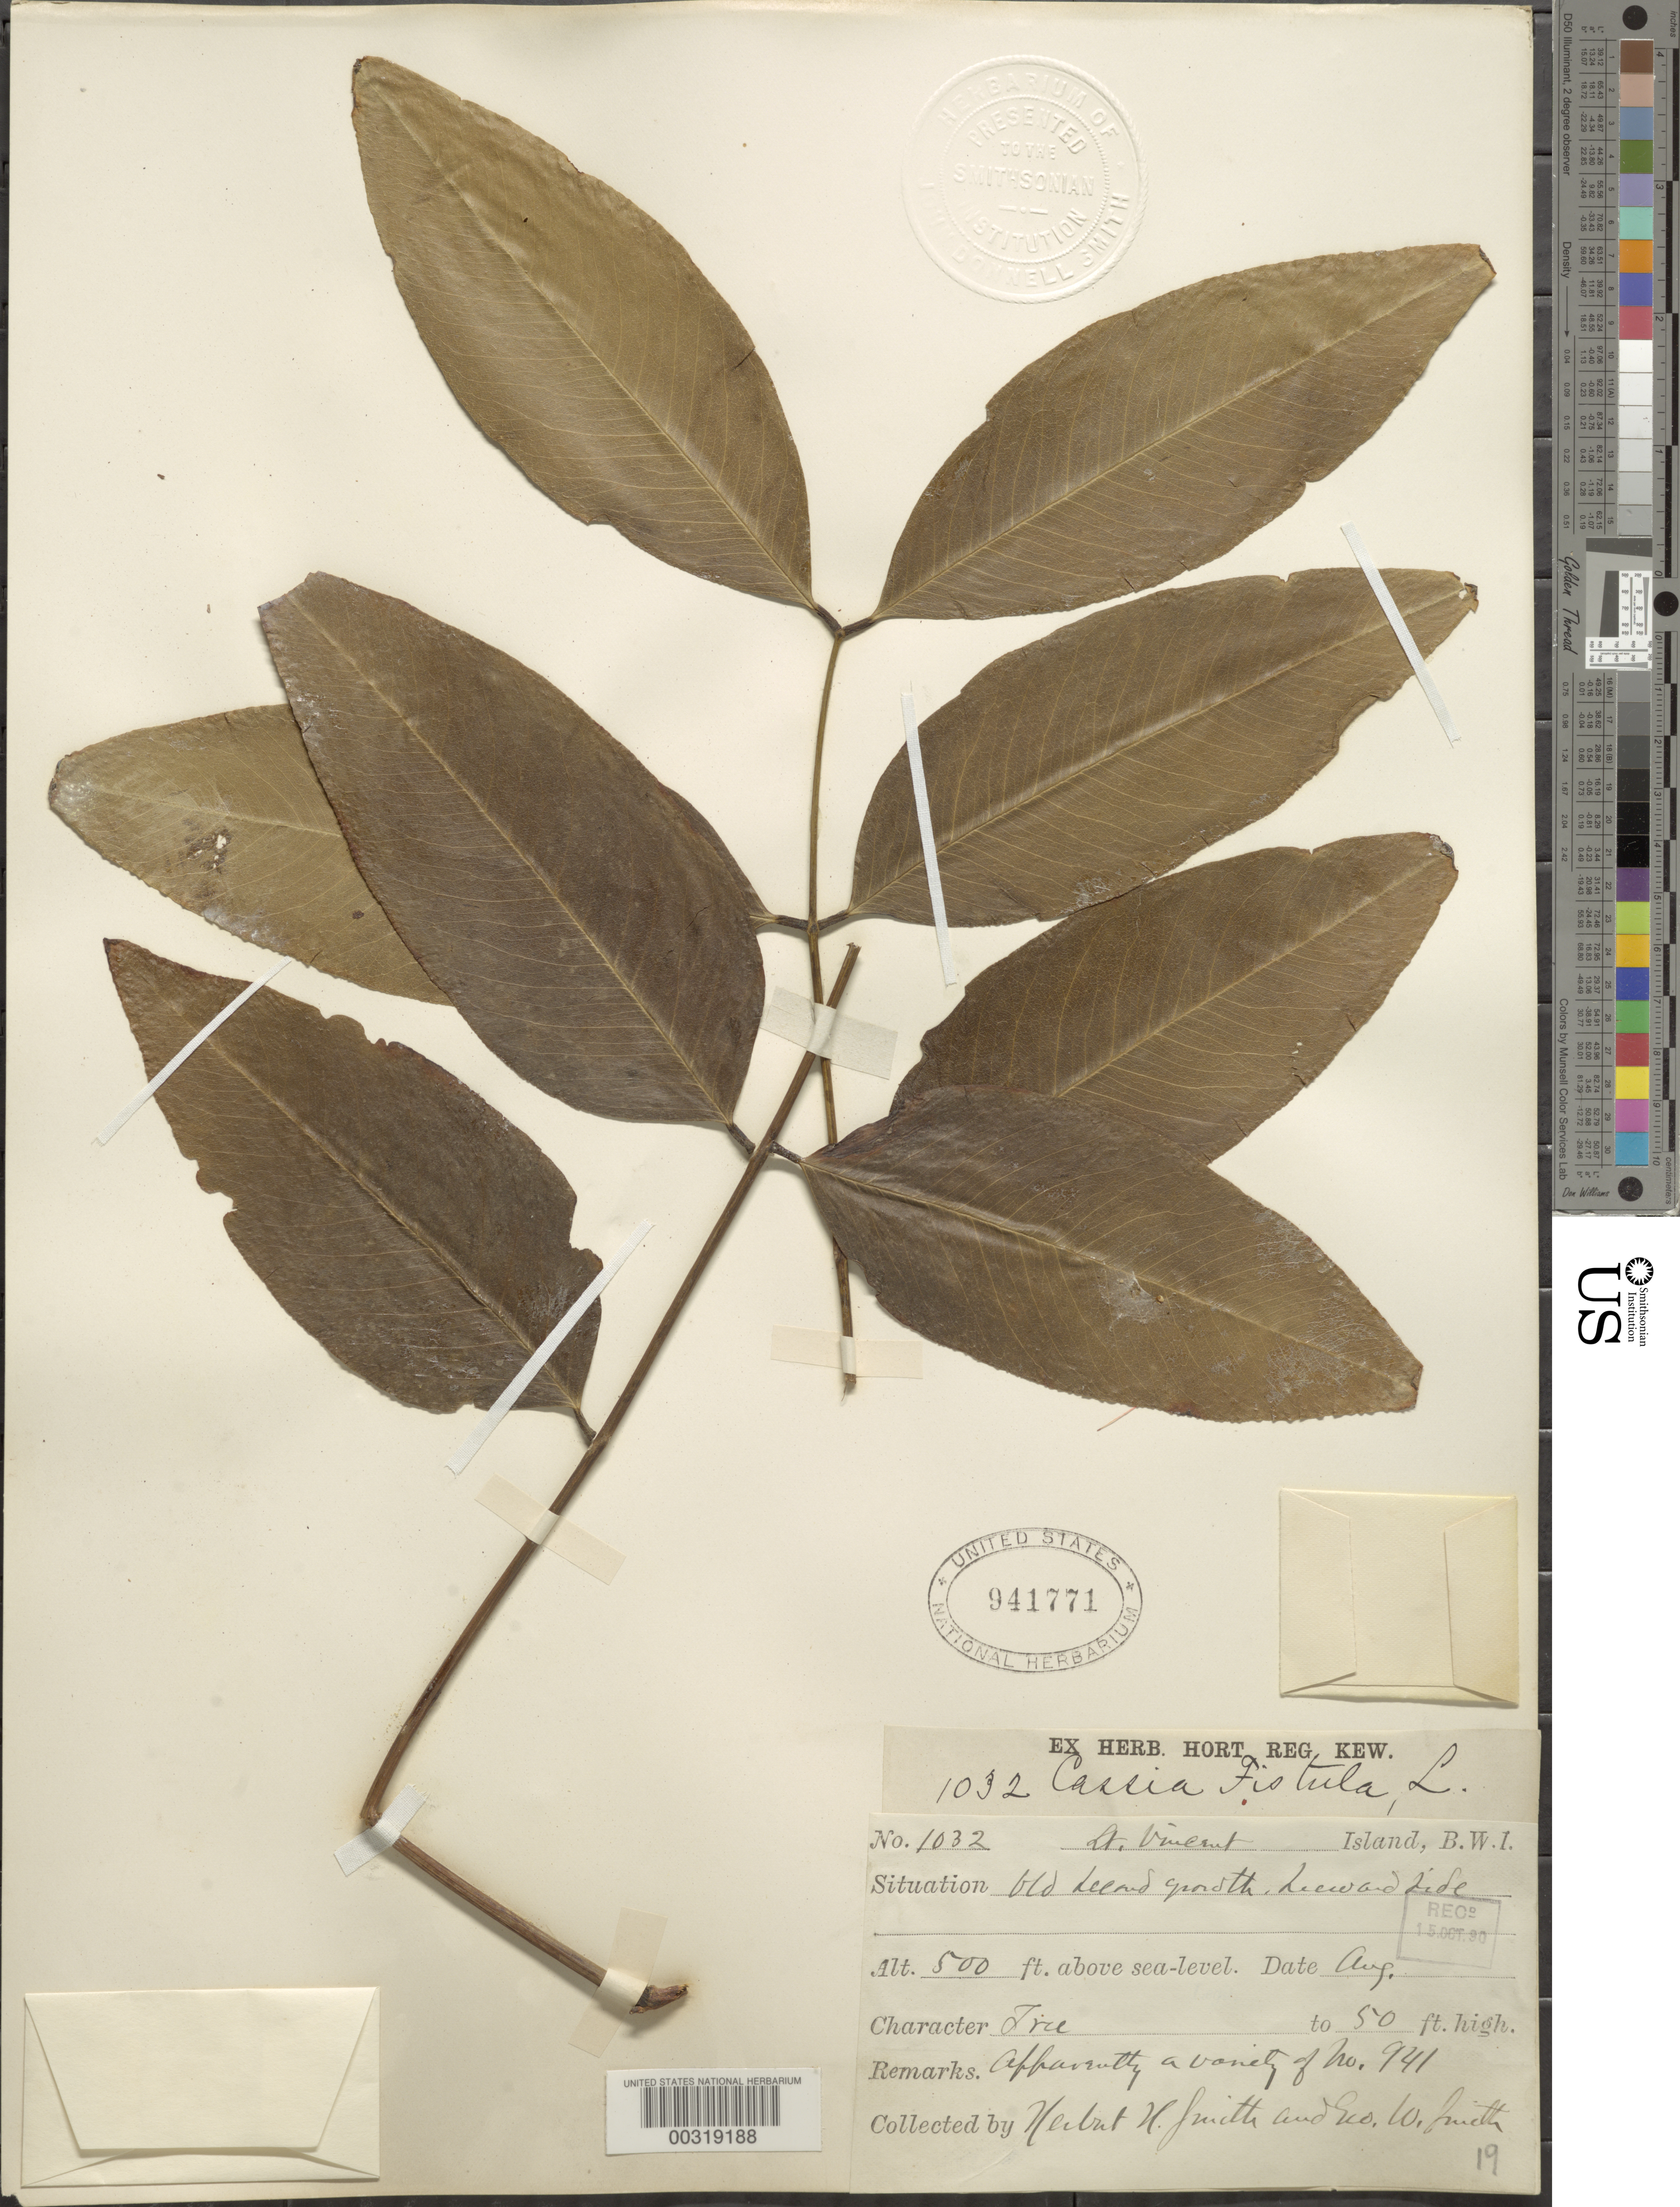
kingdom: Plantae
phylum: Tracheophyta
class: Magnoliopsida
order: Fabales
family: Fabaceae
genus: Cassia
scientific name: Cassia fistula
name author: L.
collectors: Herbert H. Smith & G. Smith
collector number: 1032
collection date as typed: Aug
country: St. Vincent - Grenadines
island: St. Vincent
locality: Leeward side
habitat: Old second growth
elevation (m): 152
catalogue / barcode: US 941771